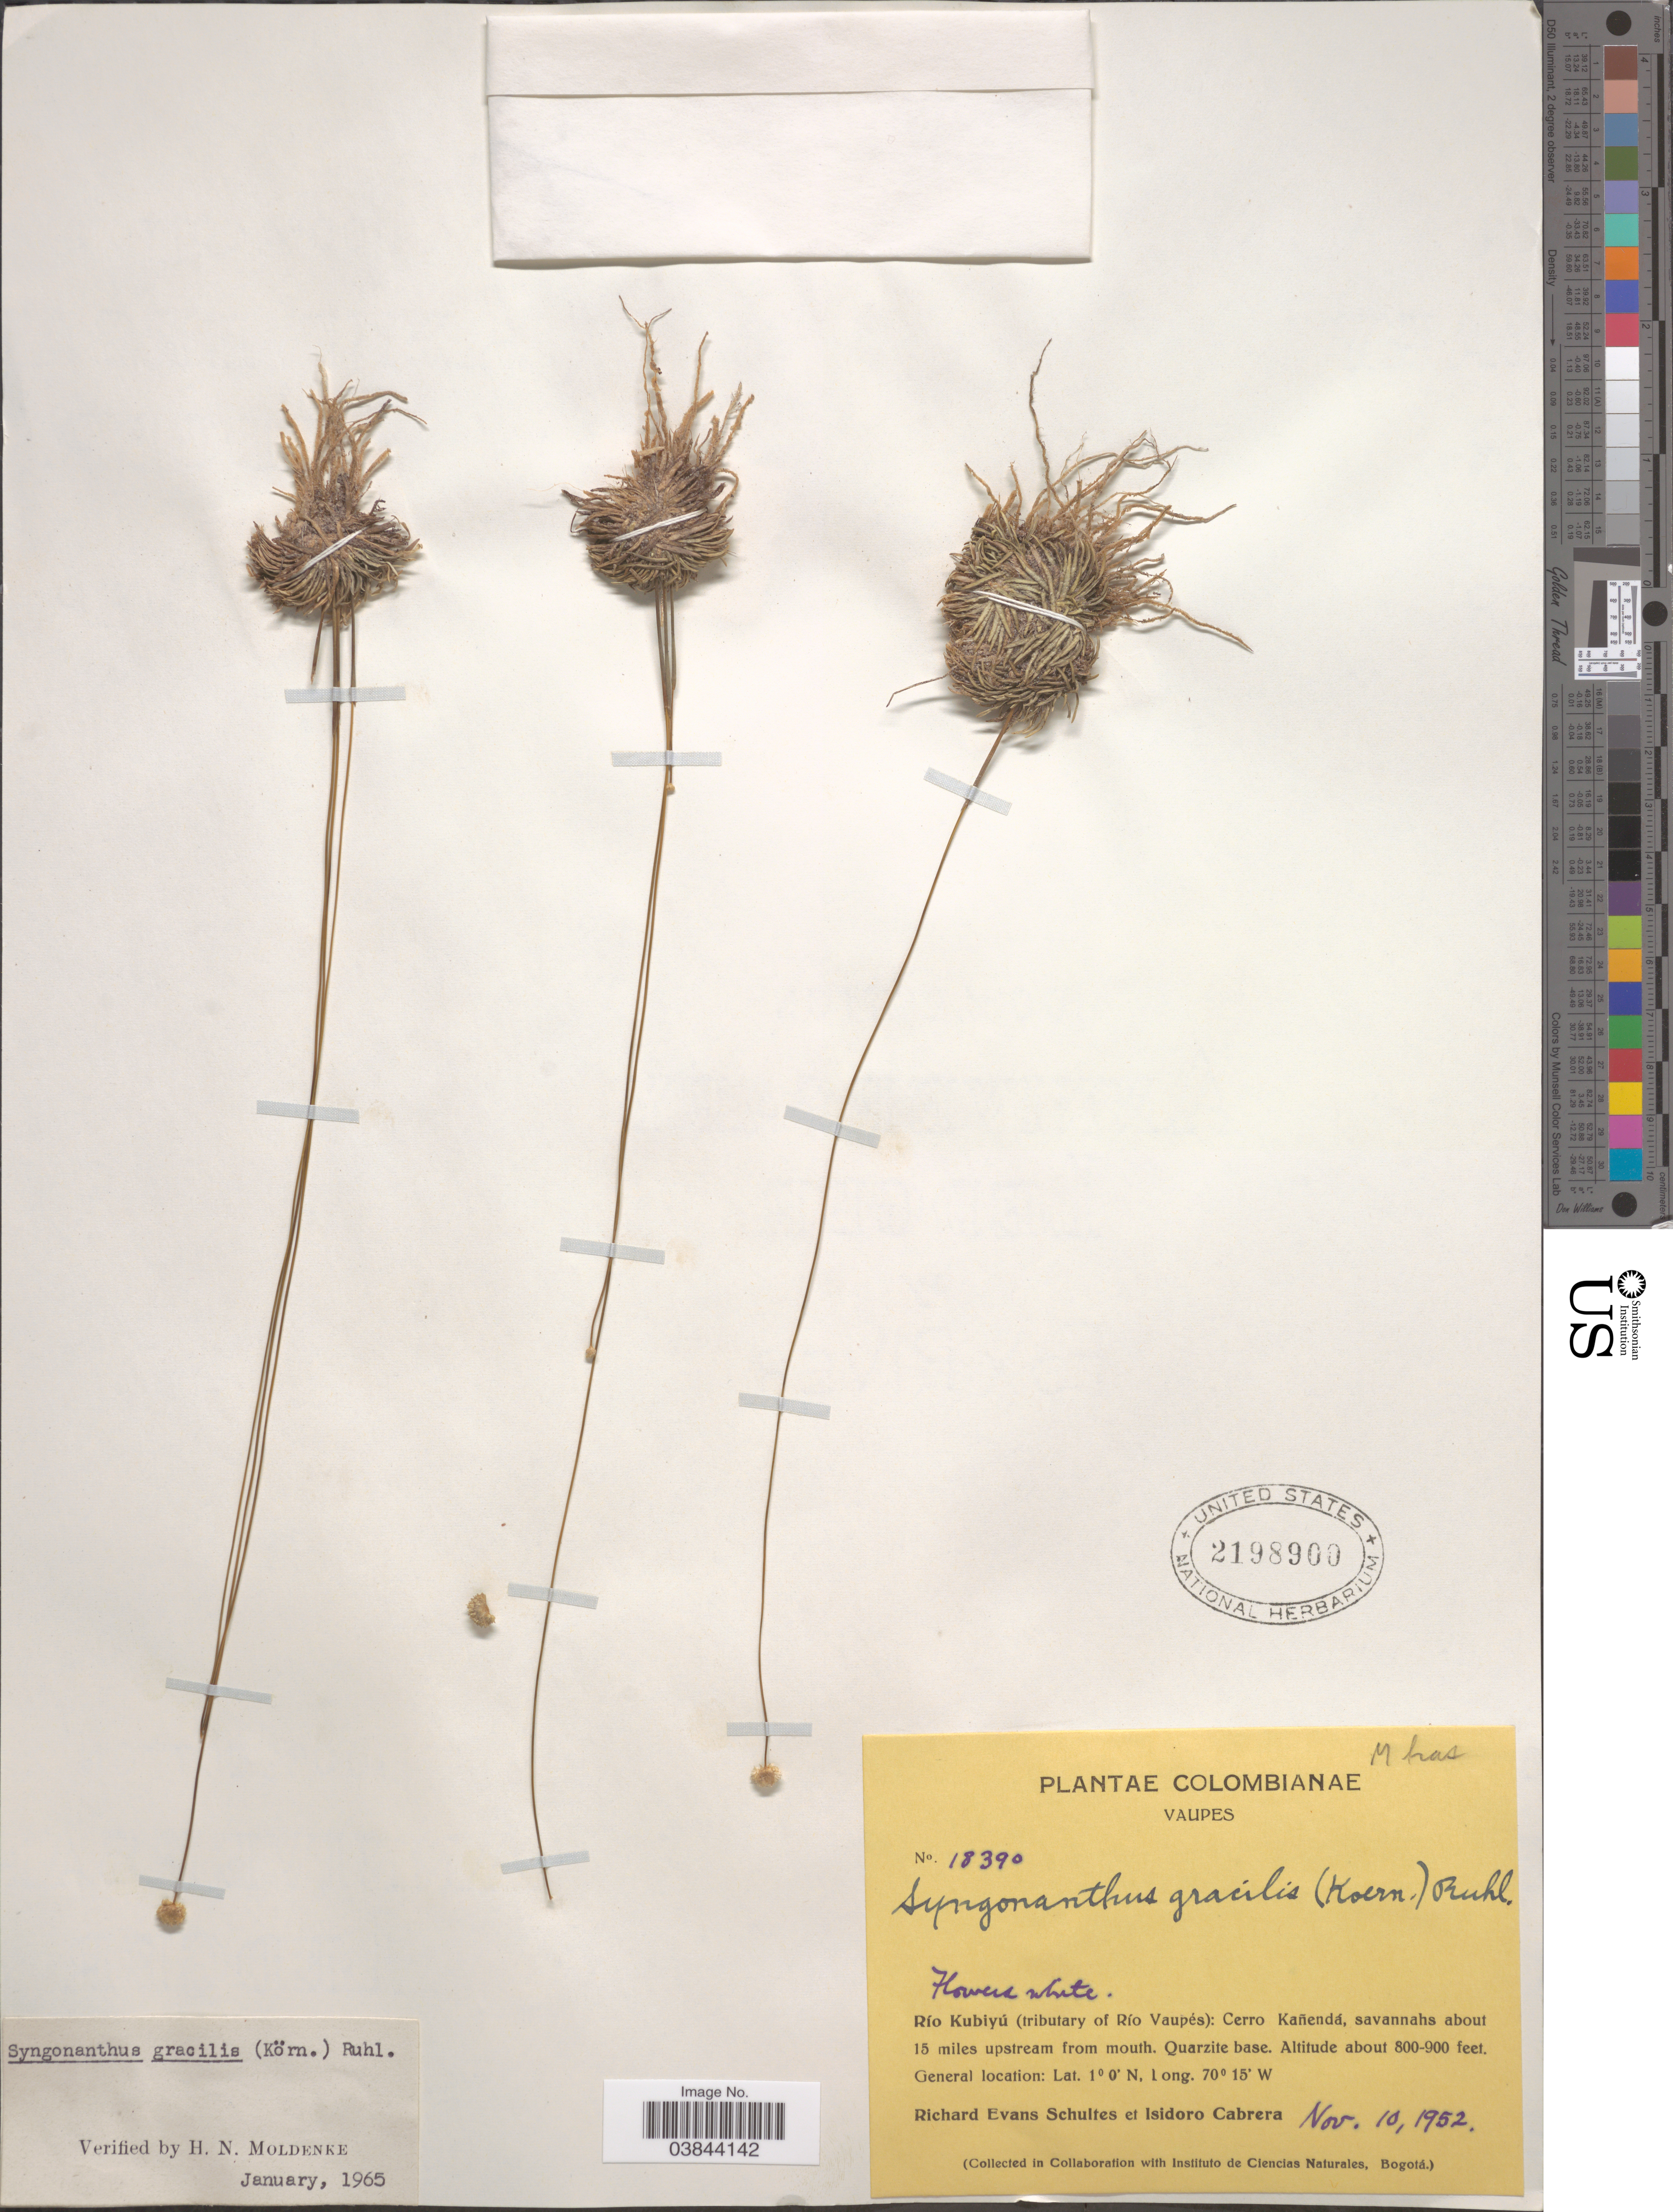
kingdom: Plantae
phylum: Tracheophyta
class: Liliopsida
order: Poales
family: Eriocaulaceae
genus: Syngonanthus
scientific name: Syngonanthus gracilis var. gracilis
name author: (Bong.) Ruhland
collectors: R. E. Schultes & I. Cabrera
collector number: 18390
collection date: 1952-11-10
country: Colombia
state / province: Vaupés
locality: Río Kubiyú (tributary of Río Vaupés): Cerro Kañendá, savannahs about 15 miles upstream from mouth. Quarzite base.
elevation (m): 244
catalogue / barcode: US 2198900